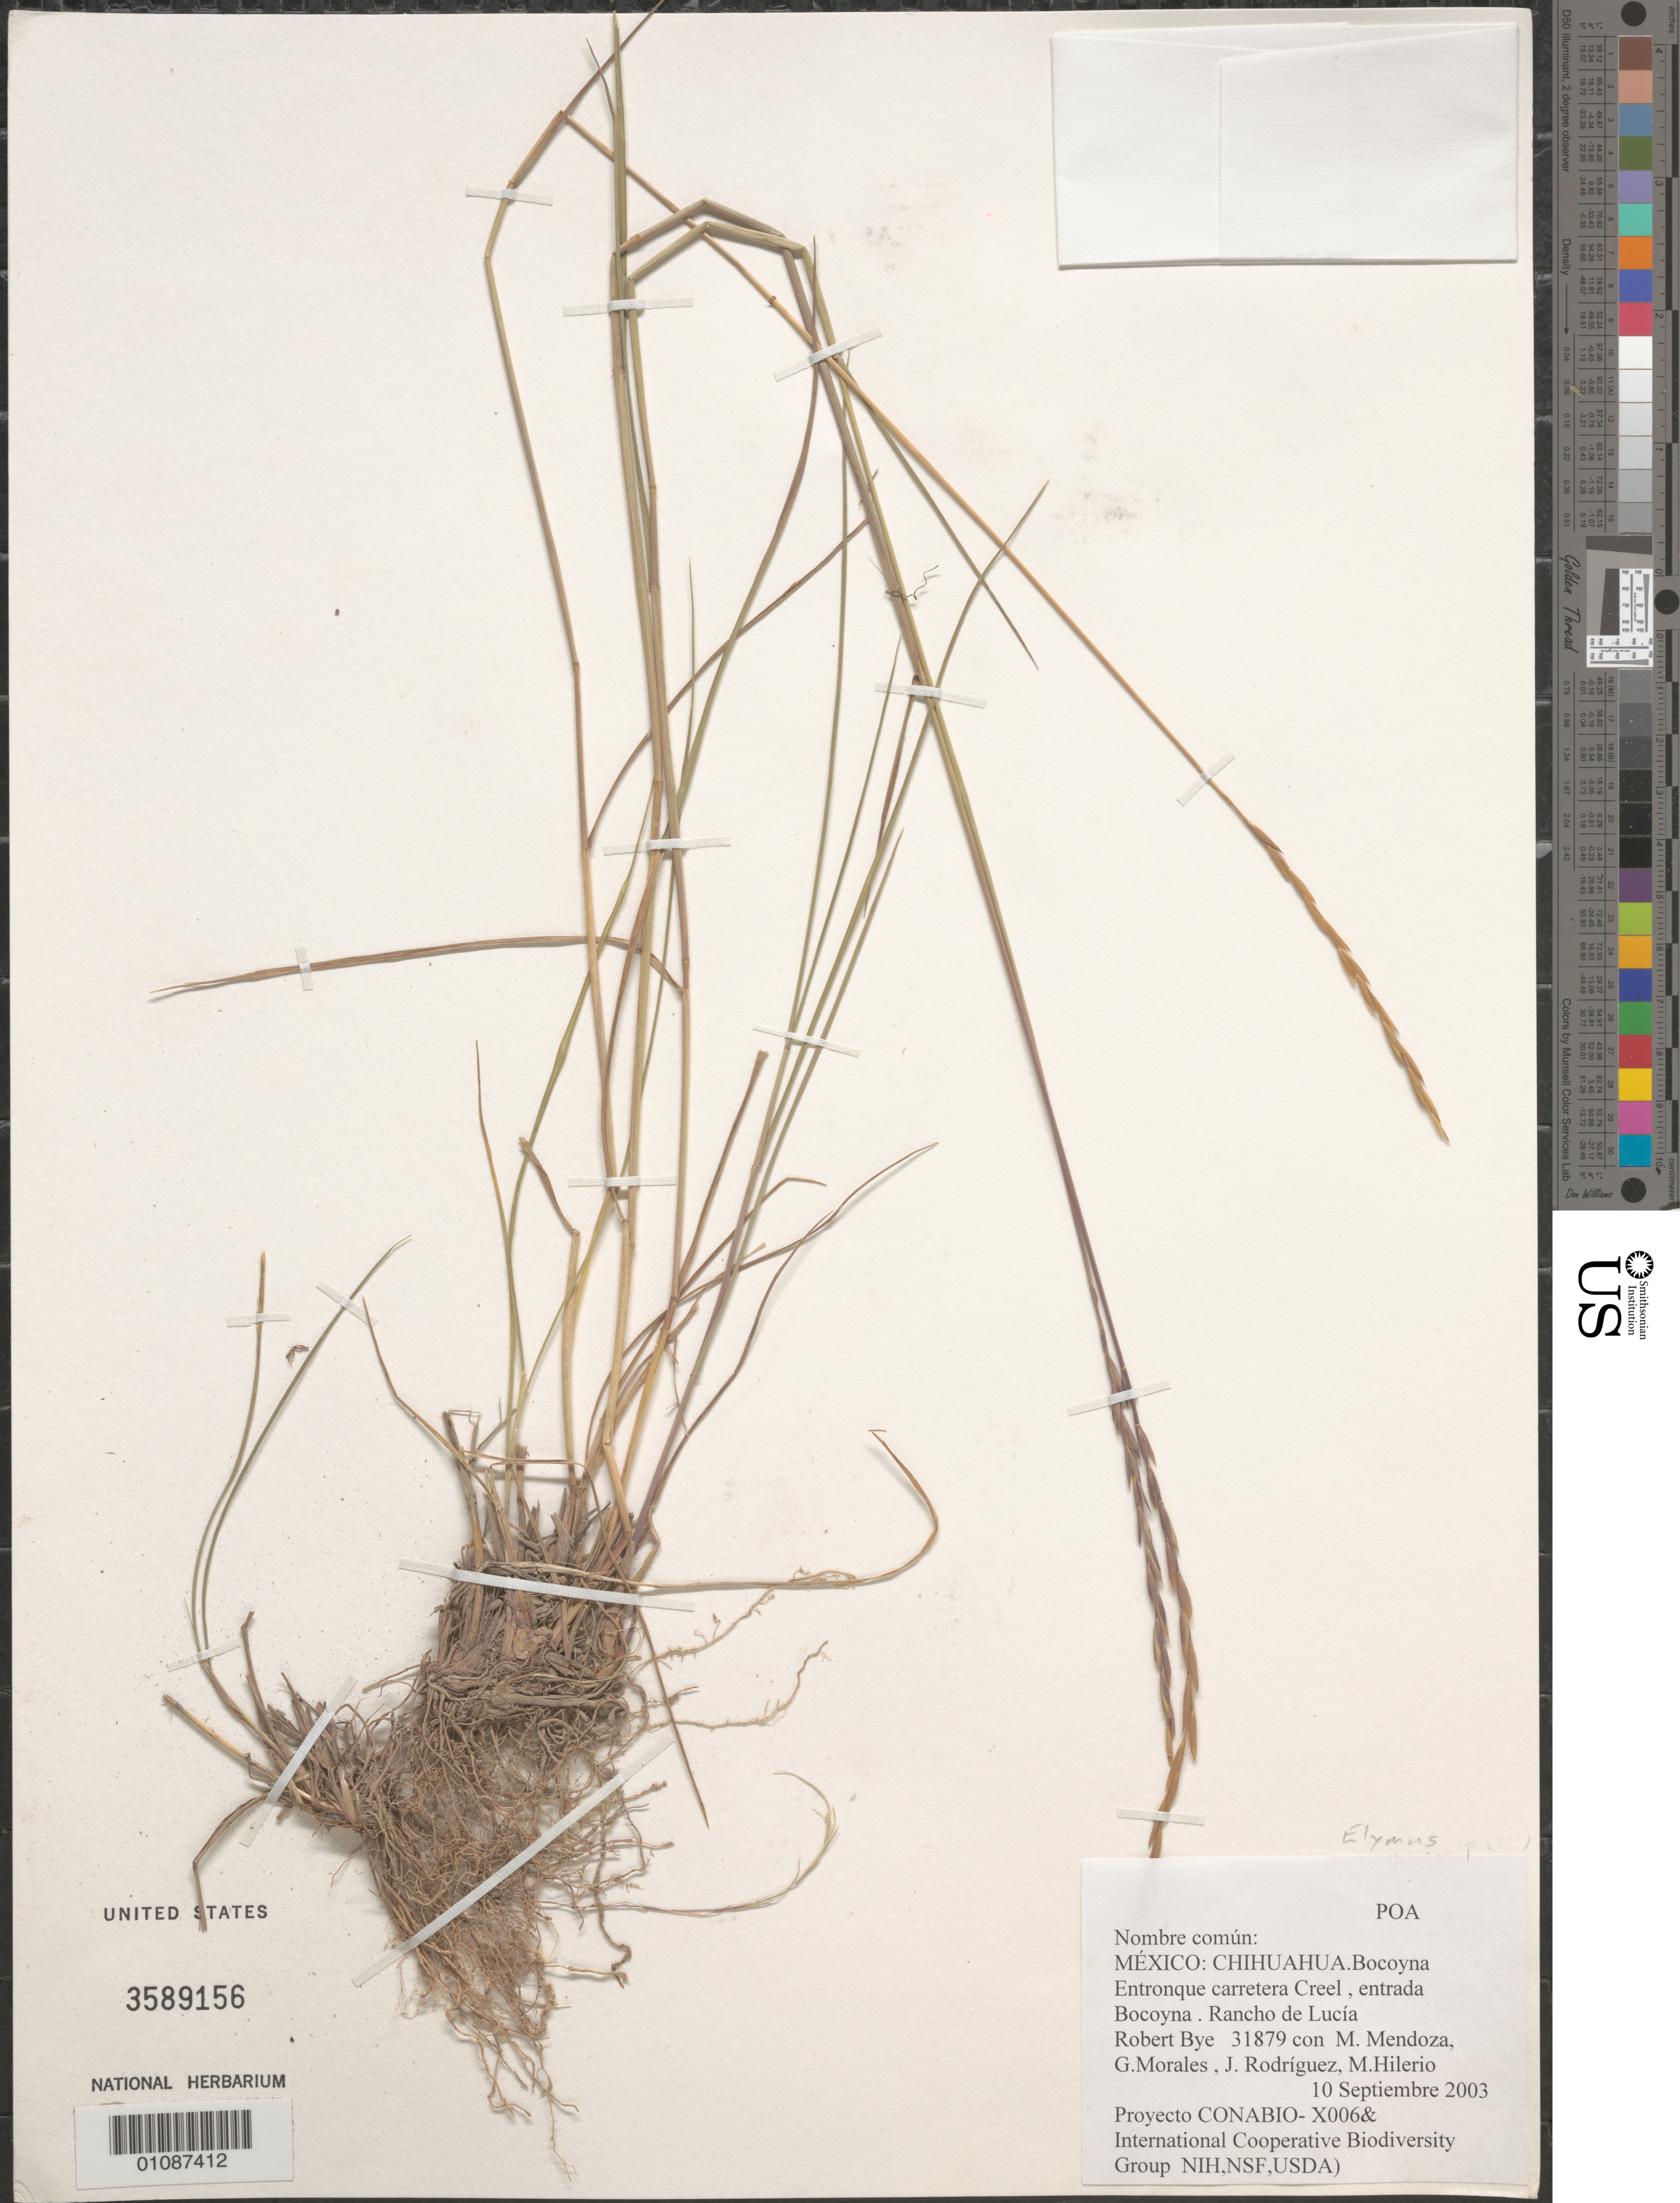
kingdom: Plantae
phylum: Tracheophyta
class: Liliopsida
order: Poales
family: Poaceae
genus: Elymus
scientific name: Elymus sp.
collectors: R. A. Bye, M. Mendoza Garcia, G. Morales, J. Rodríguez & M. Hilerio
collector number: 31879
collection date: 2003-09-10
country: Mexico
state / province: Chihuahua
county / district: Bocoyna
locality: Entronque cerretera Creel, entrada Bocoyna. Rancho de Lucia.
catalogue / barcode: US 3589156